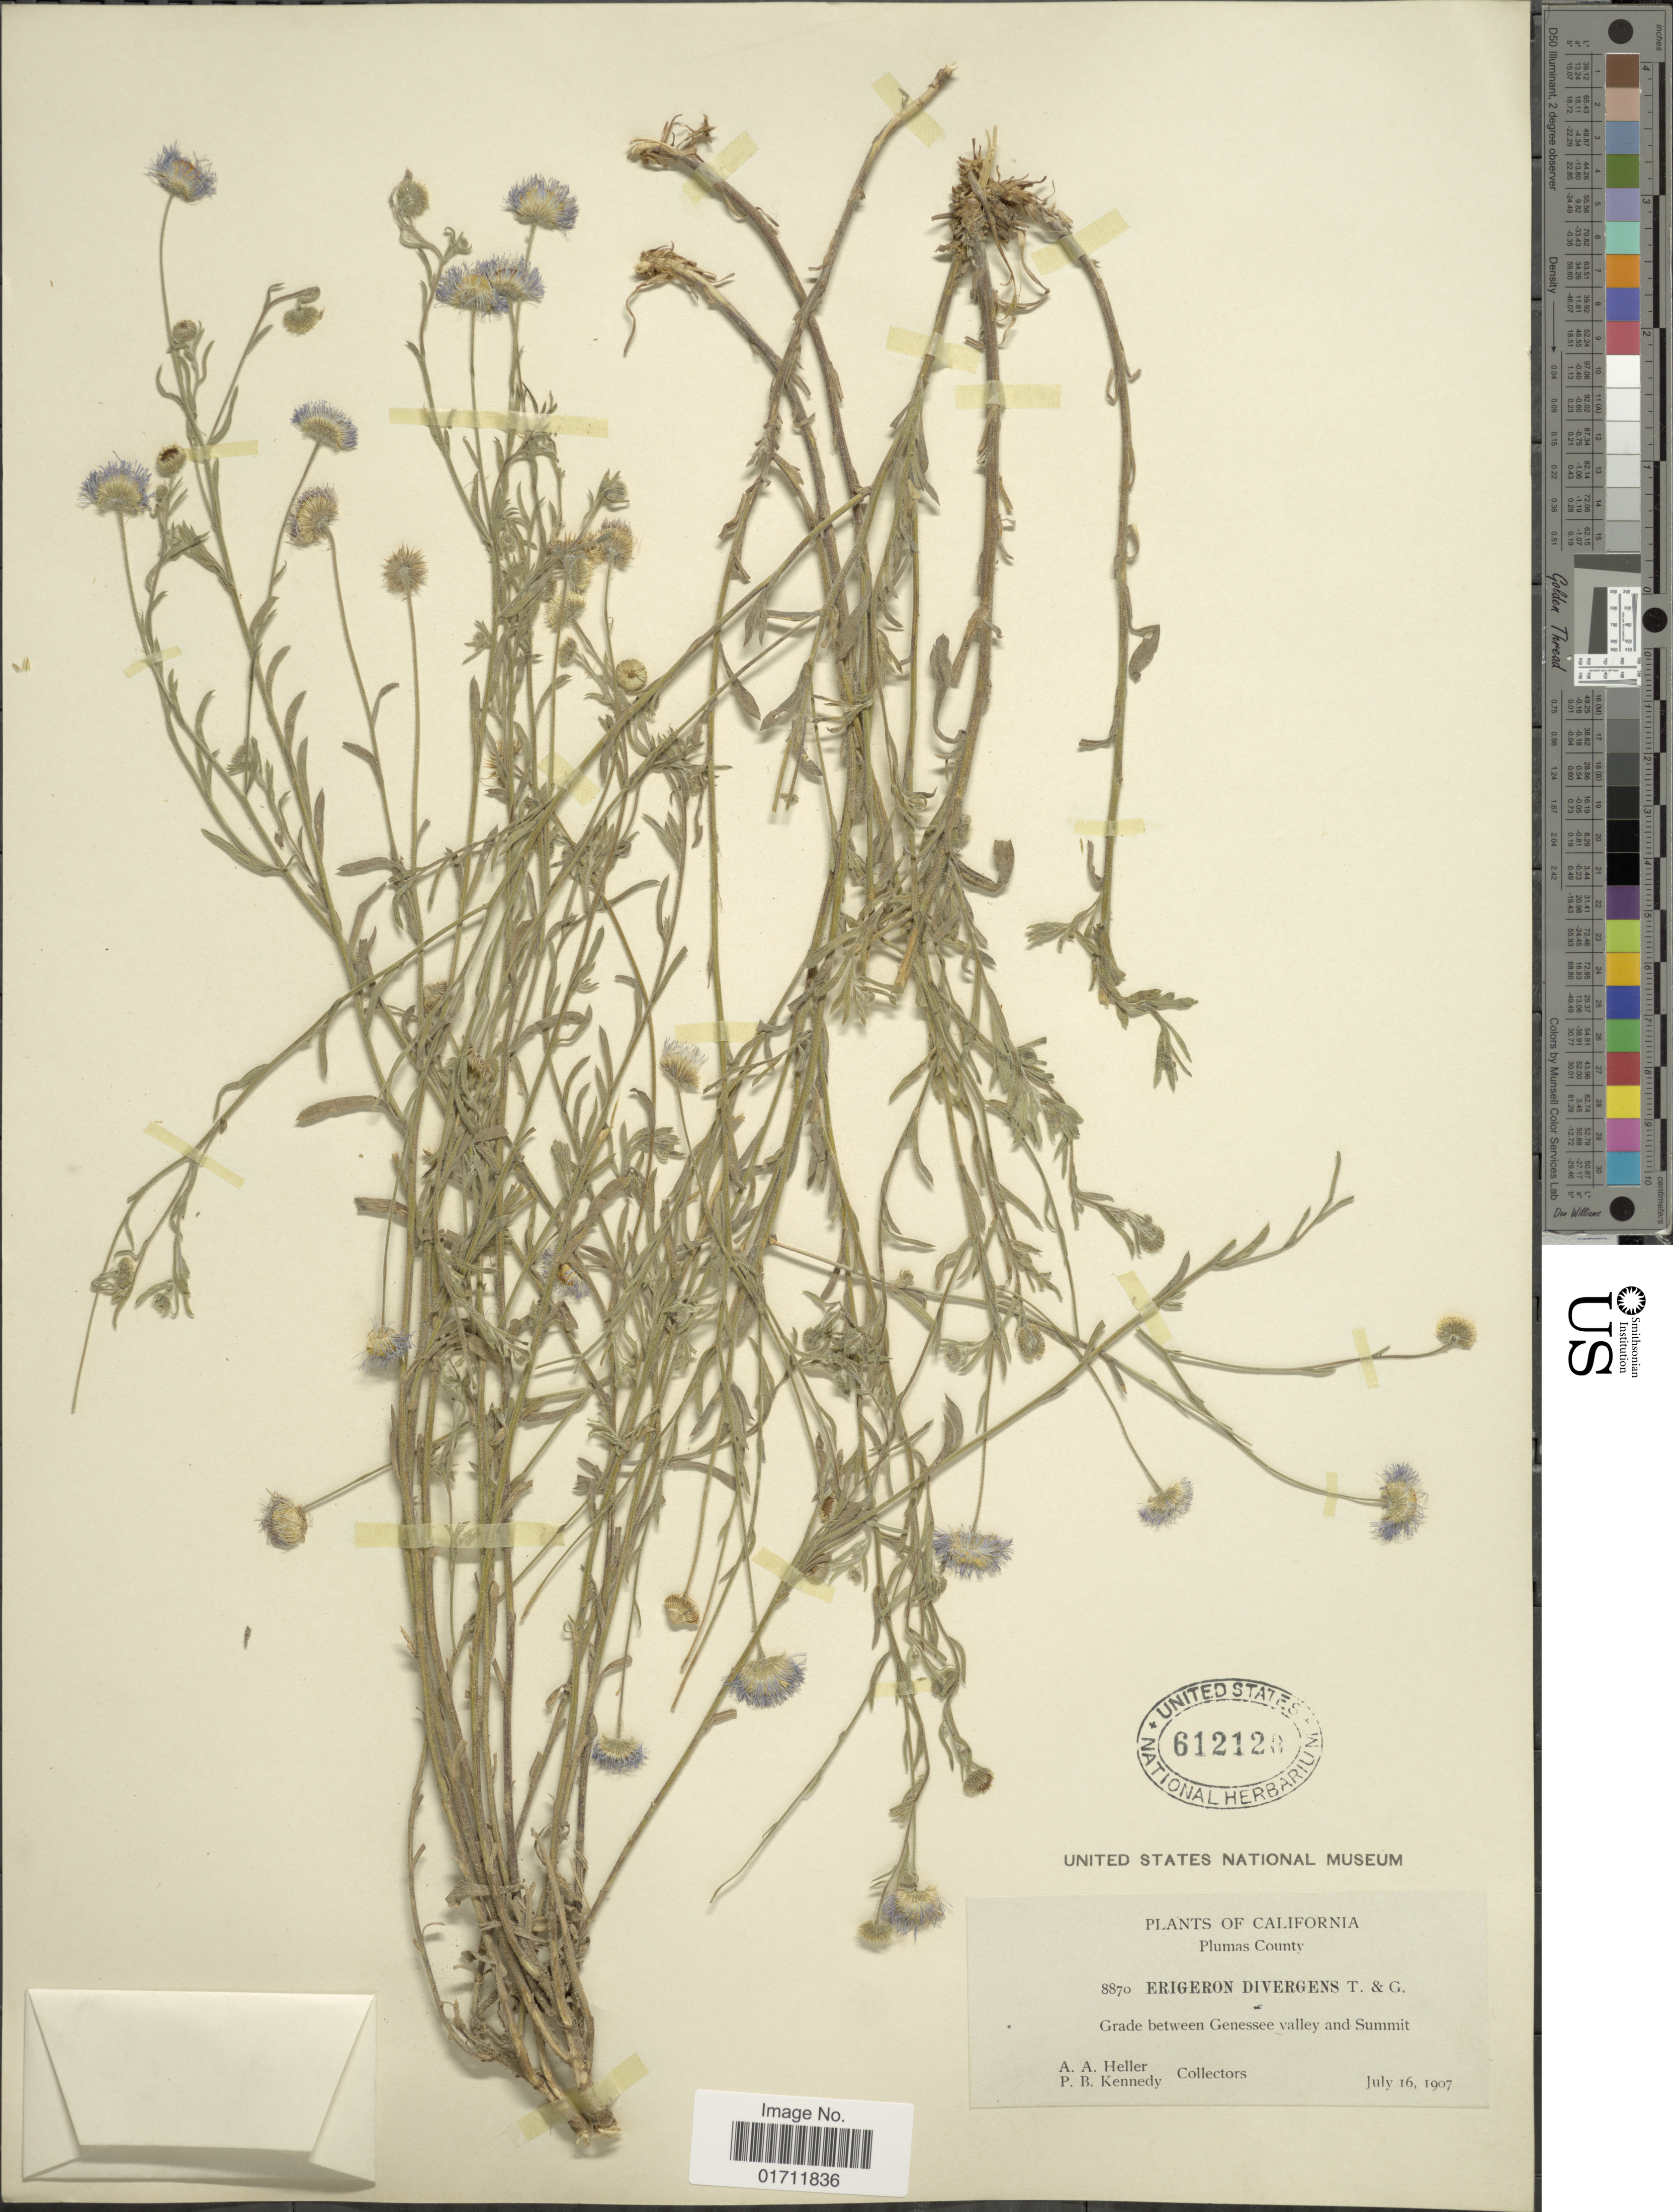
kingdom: Plantae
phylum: Tracheophyta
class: Magnoliopsida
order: Asterales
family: Asteraceae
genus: Erigeron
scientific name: Erigeron divergens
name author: Torr. & A. Gray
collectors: A. A. Heller & P. B. Kennedy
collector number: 8870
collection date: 1907-07-16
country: United States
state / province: California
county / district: Plumas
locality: Plumas County, Grade between Genessee valley and Summit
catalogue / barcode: US 612120